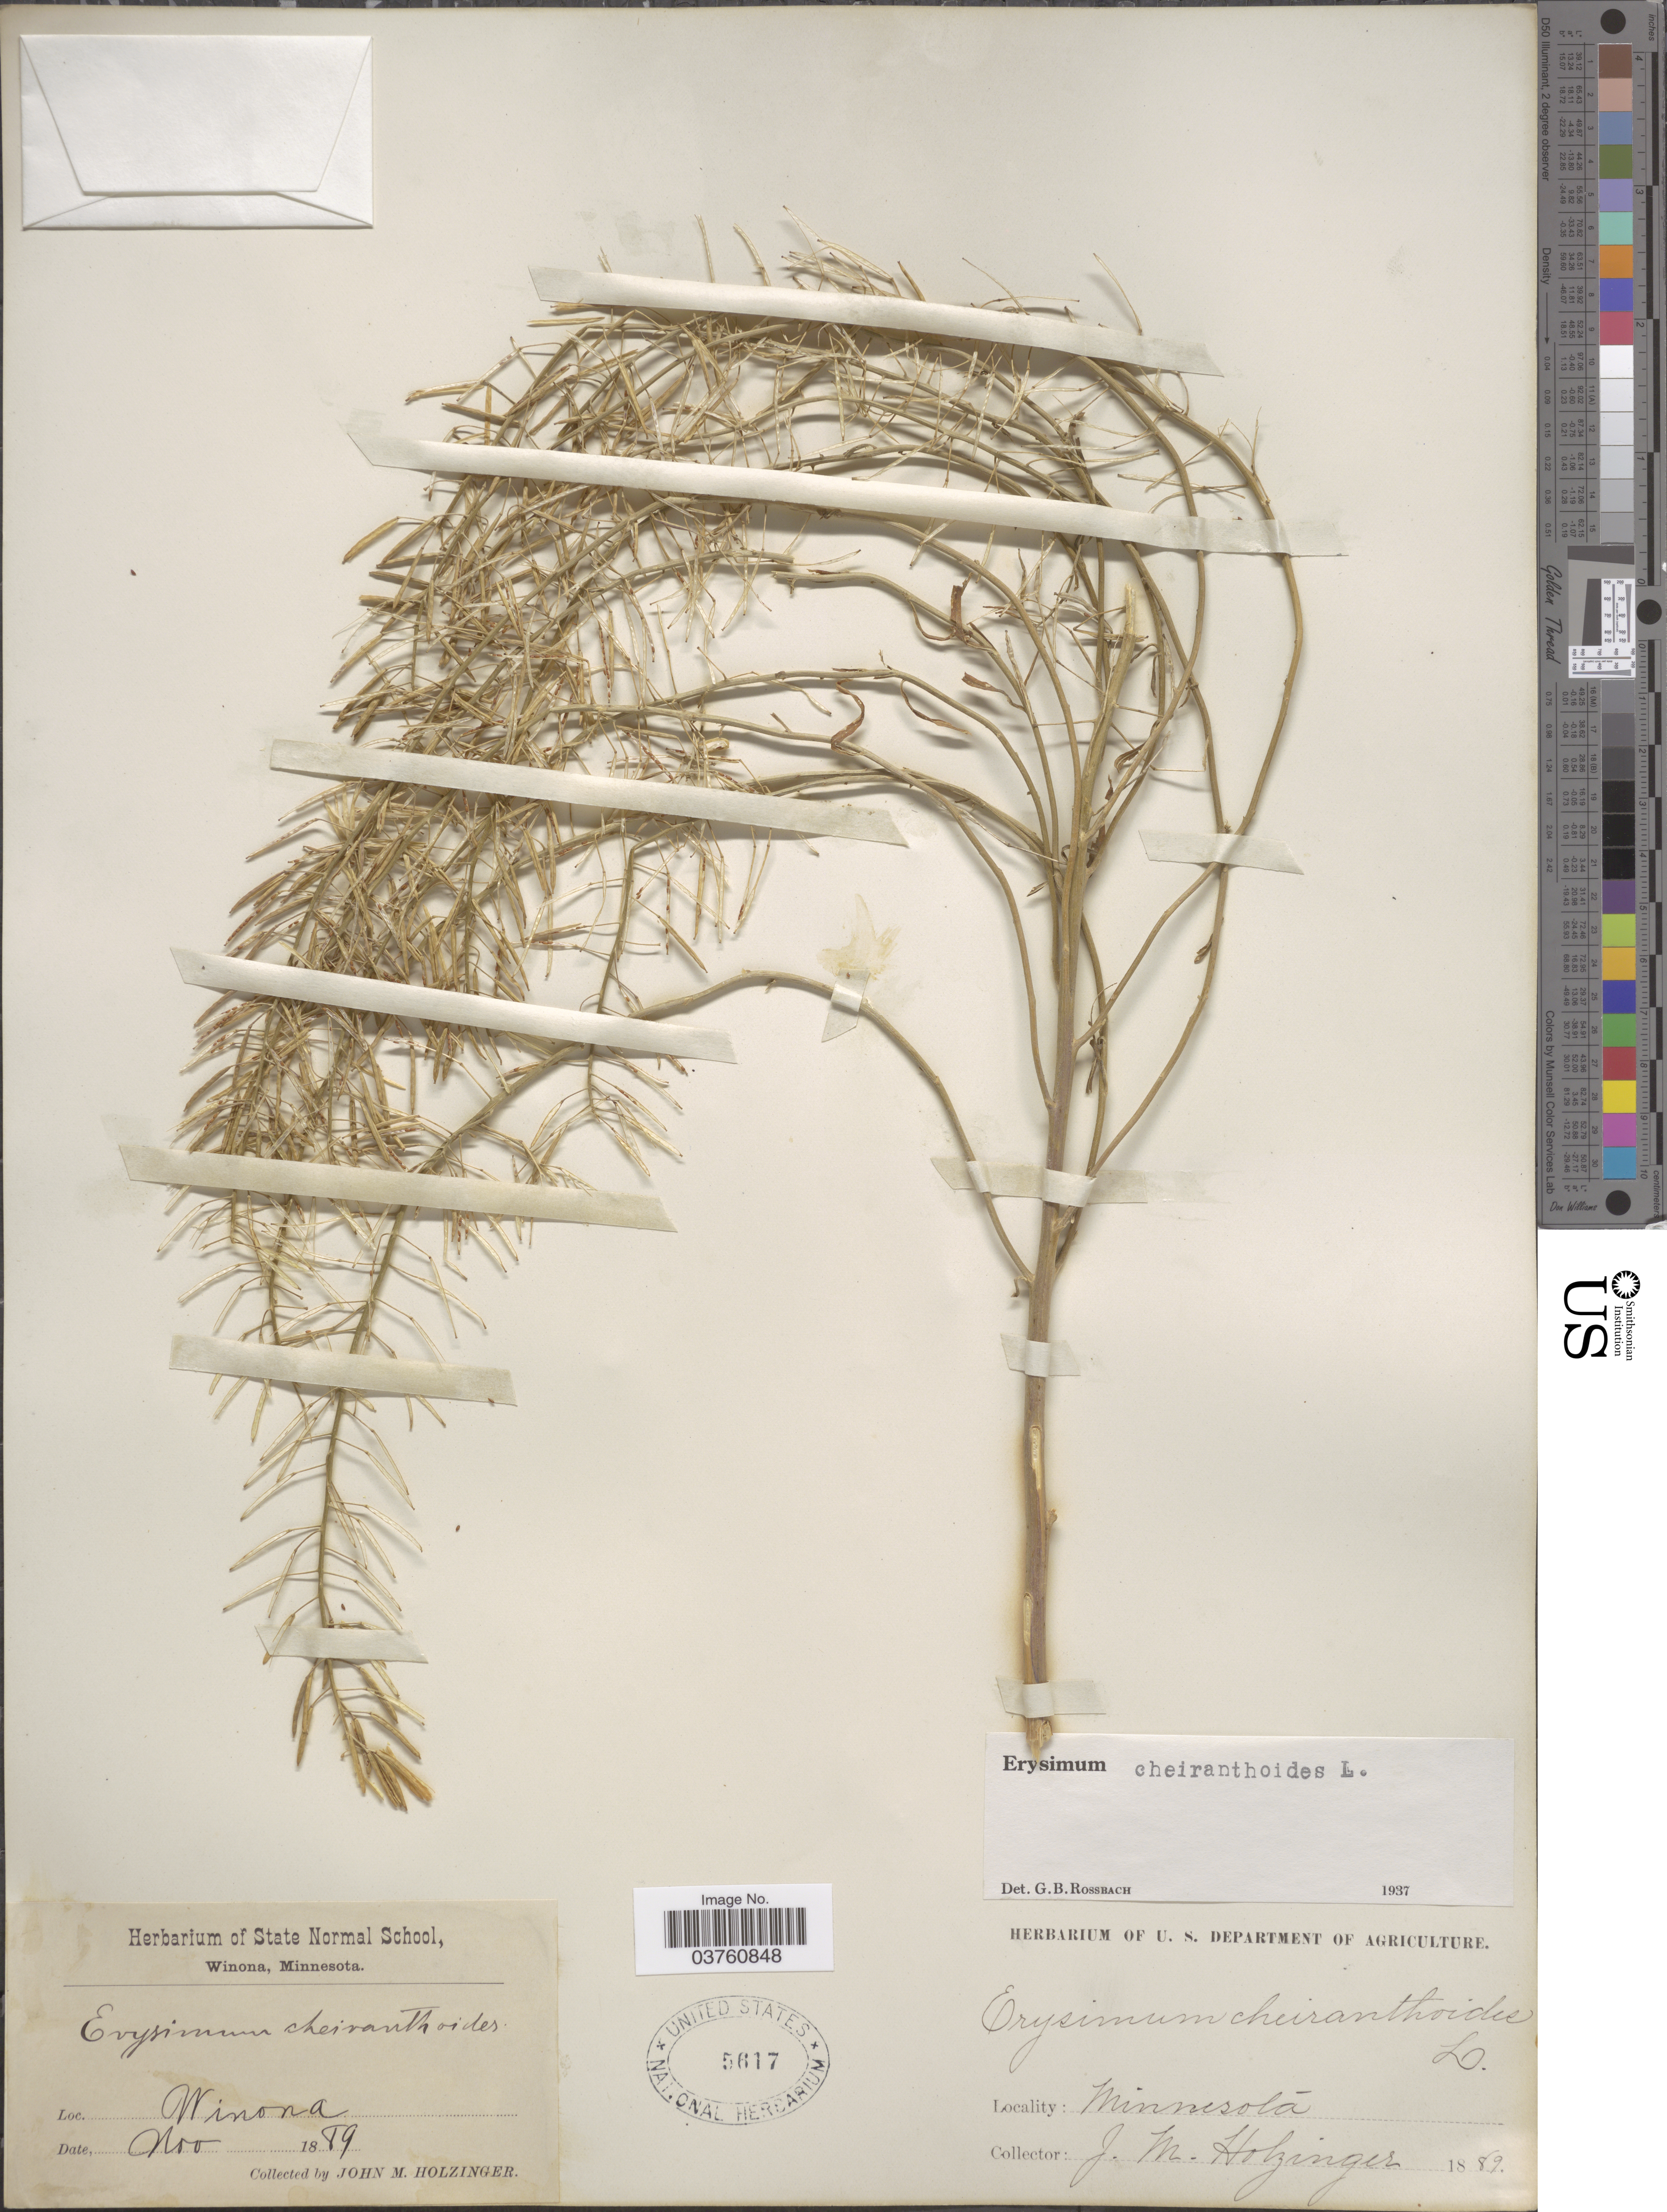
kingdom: Plantae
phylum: Tracheophyta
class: Magnoliopsida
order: Brassicales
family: Brassicaceae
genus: Erysimum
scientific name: Erysimum cheiranthoides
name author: L.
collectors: J. M. Holzinger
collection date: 1889-11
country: United States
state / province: Minnesota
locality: Winona.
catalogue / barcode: US 5617